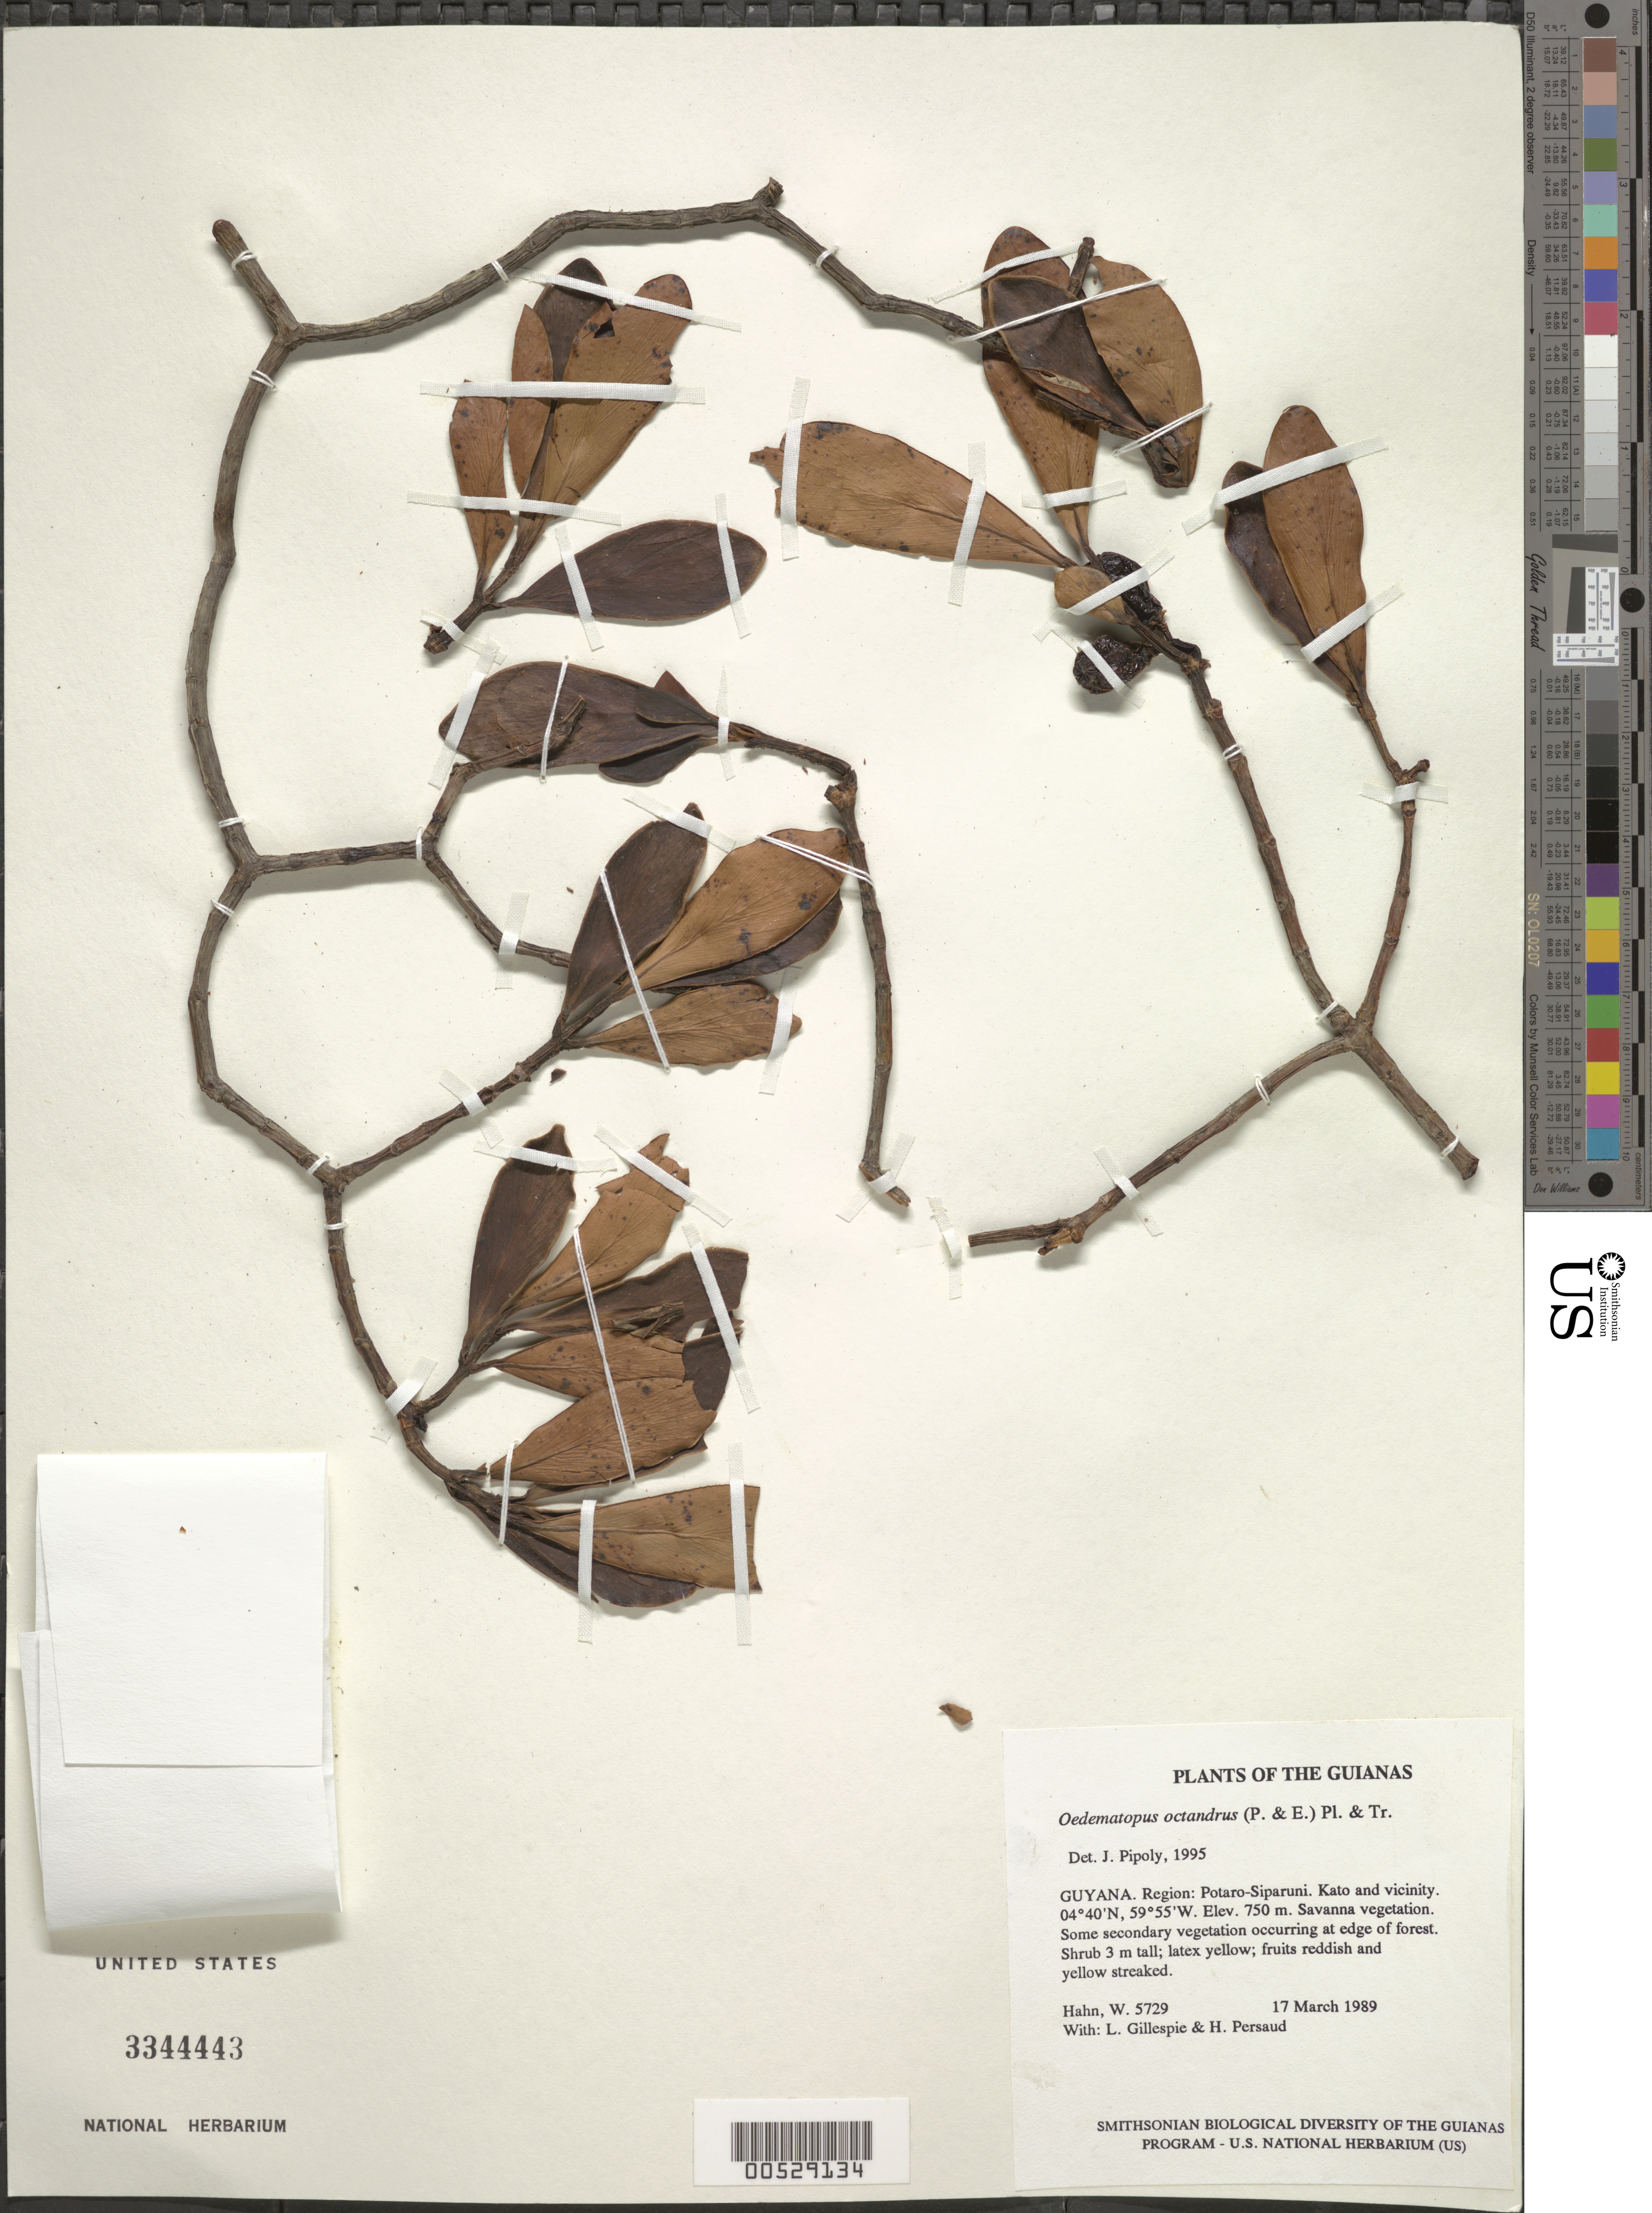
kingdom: Plantae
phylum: Tracheophyta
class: Magnoliopsida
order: Malpighiales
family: Clusiaceae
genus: Clusia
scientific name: Clusia octandra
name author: (Poepp.) Pipoly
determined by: Pipoly, J. J., III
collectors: W. Hahn, L. J. Gillespie & H. Persaud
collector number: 5729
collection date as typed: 17 March 1989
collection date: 1989-03-17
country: Guyana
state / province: Potaro-Siparuni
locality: Kato and vicinity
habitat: Savanna vegetation. Some secondary vegetation occurring at edge of forest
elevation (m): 750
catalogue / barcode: US 3344443